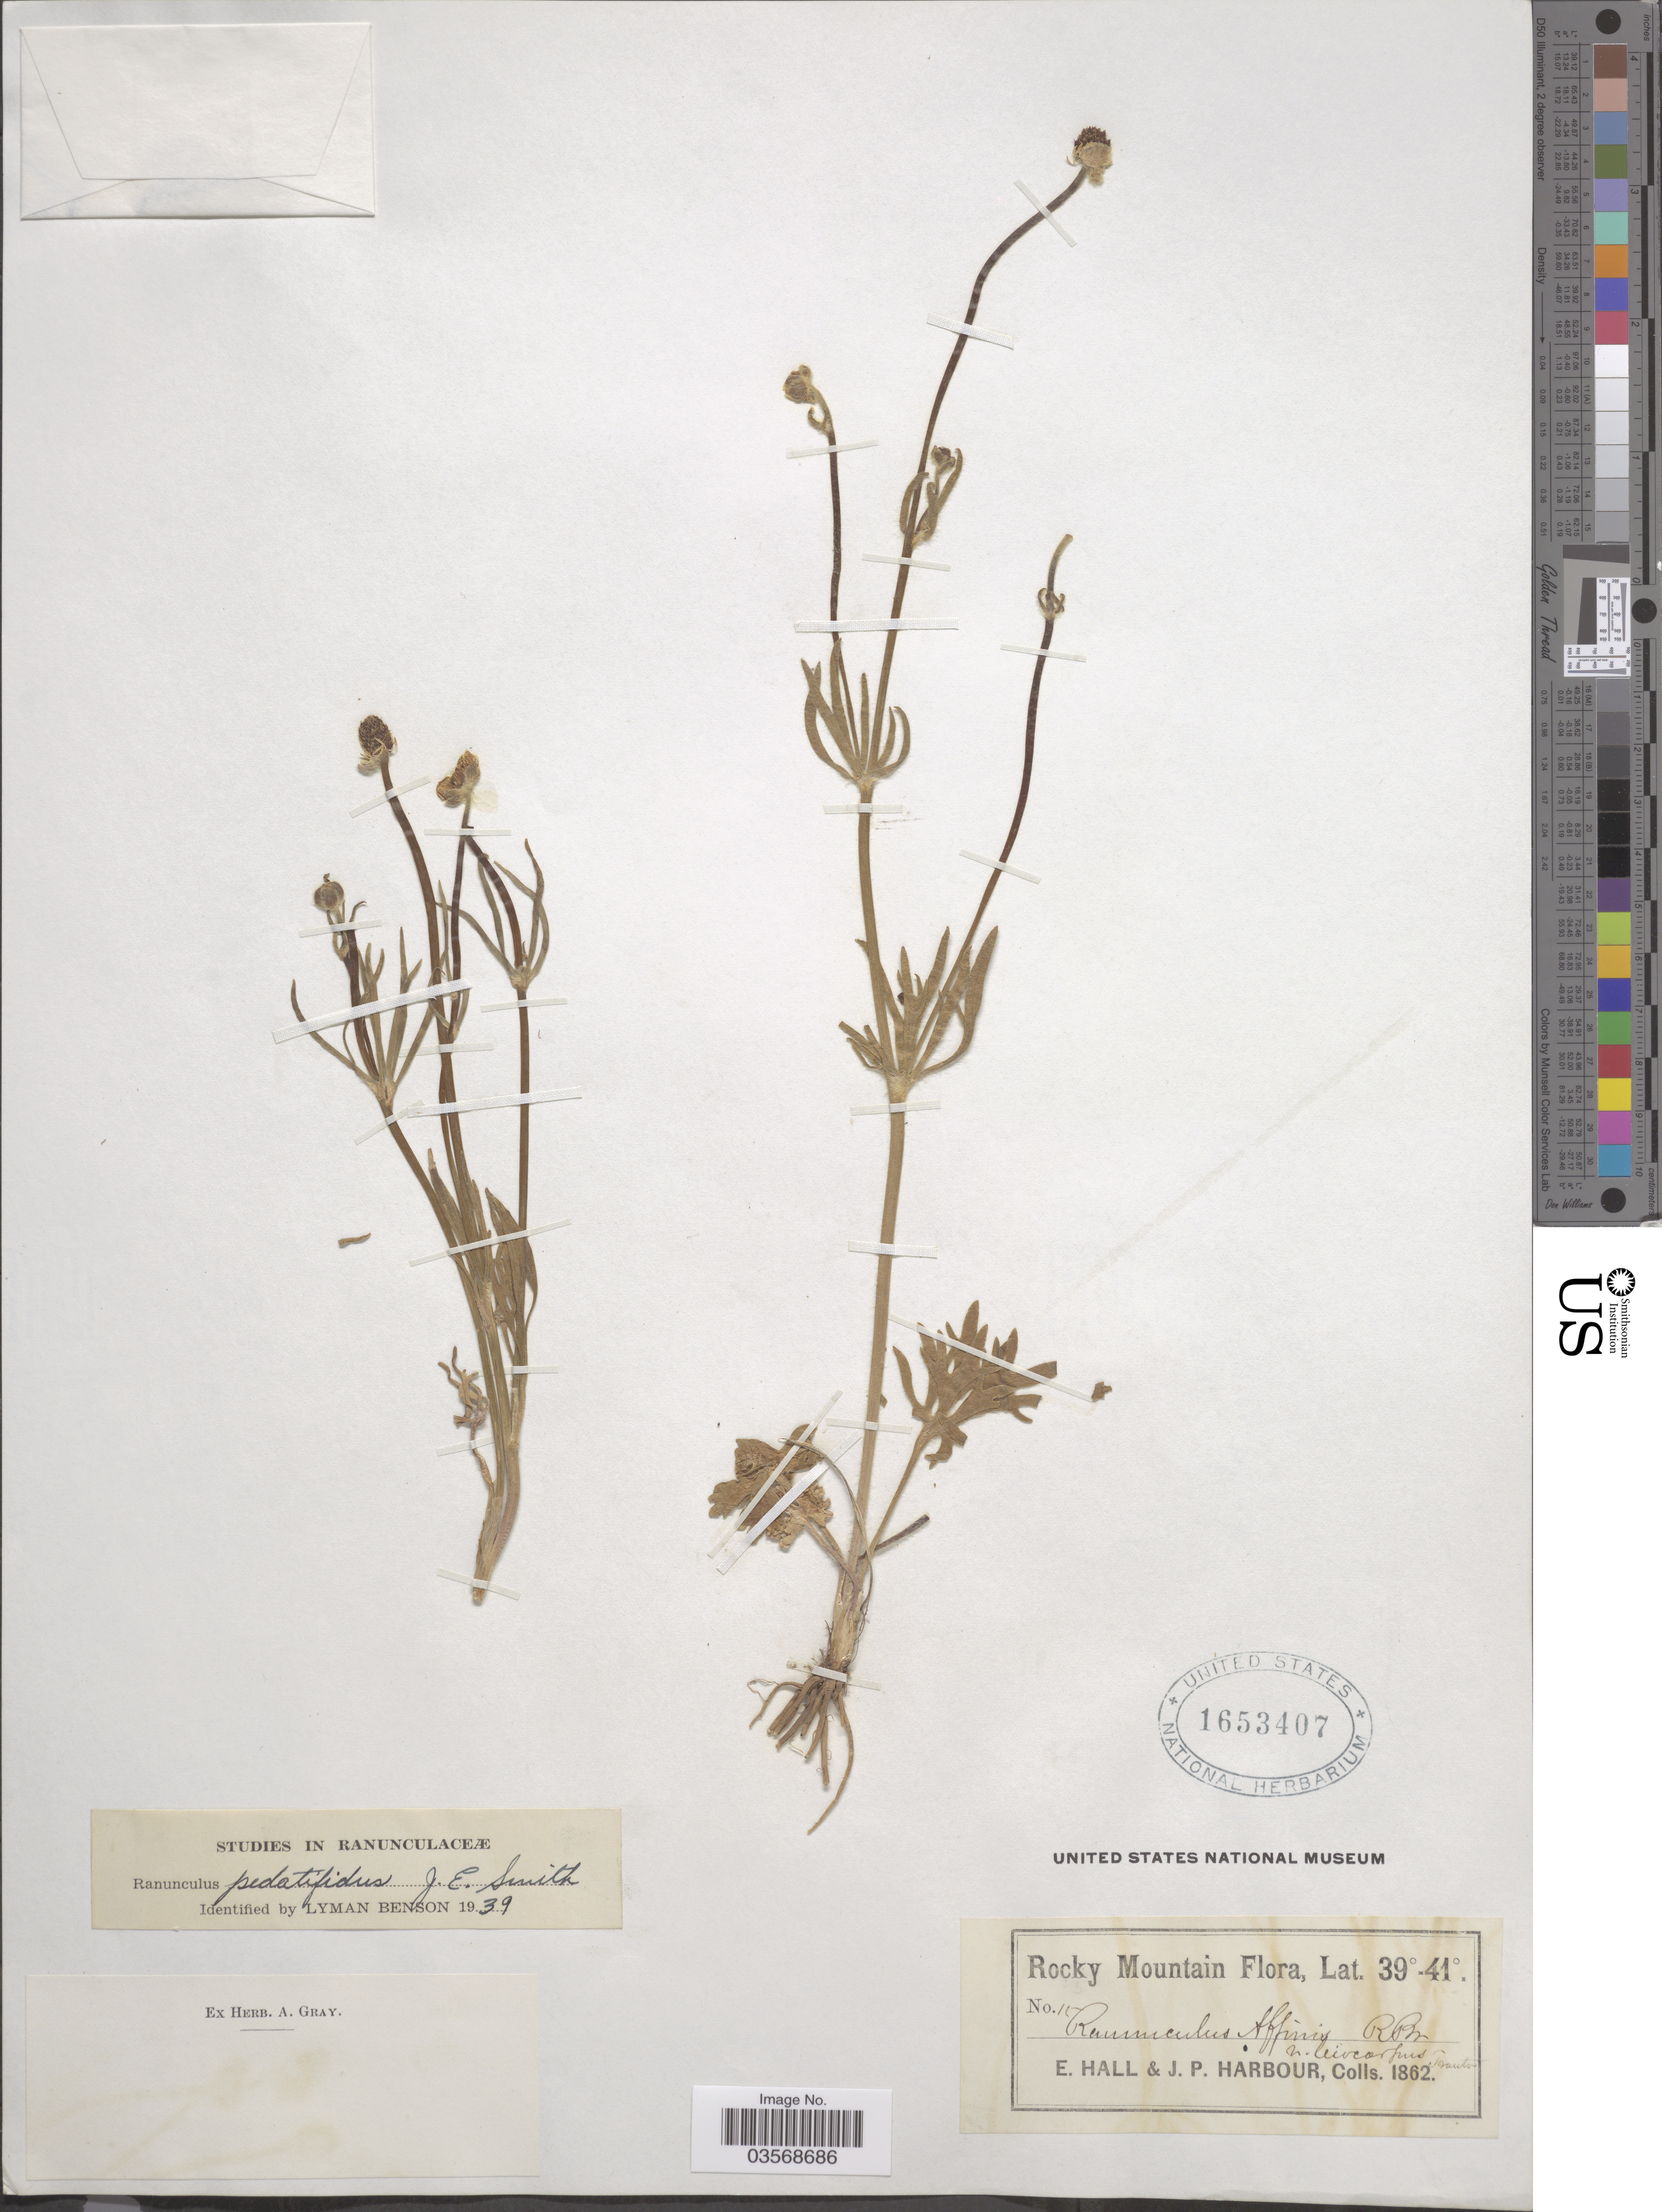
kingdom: Plantae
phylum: Tracheophyta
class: Magnoliopsida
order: Ranunculales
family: Ranunculaceae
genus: Ranunculus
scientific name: Ranunculus pedatifidus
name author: Sm.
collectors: E. Hall & J. Harbour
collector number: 15*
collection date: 1862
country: United States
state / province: Colorado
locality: Rocky Mountain.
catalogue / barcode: US 1653407